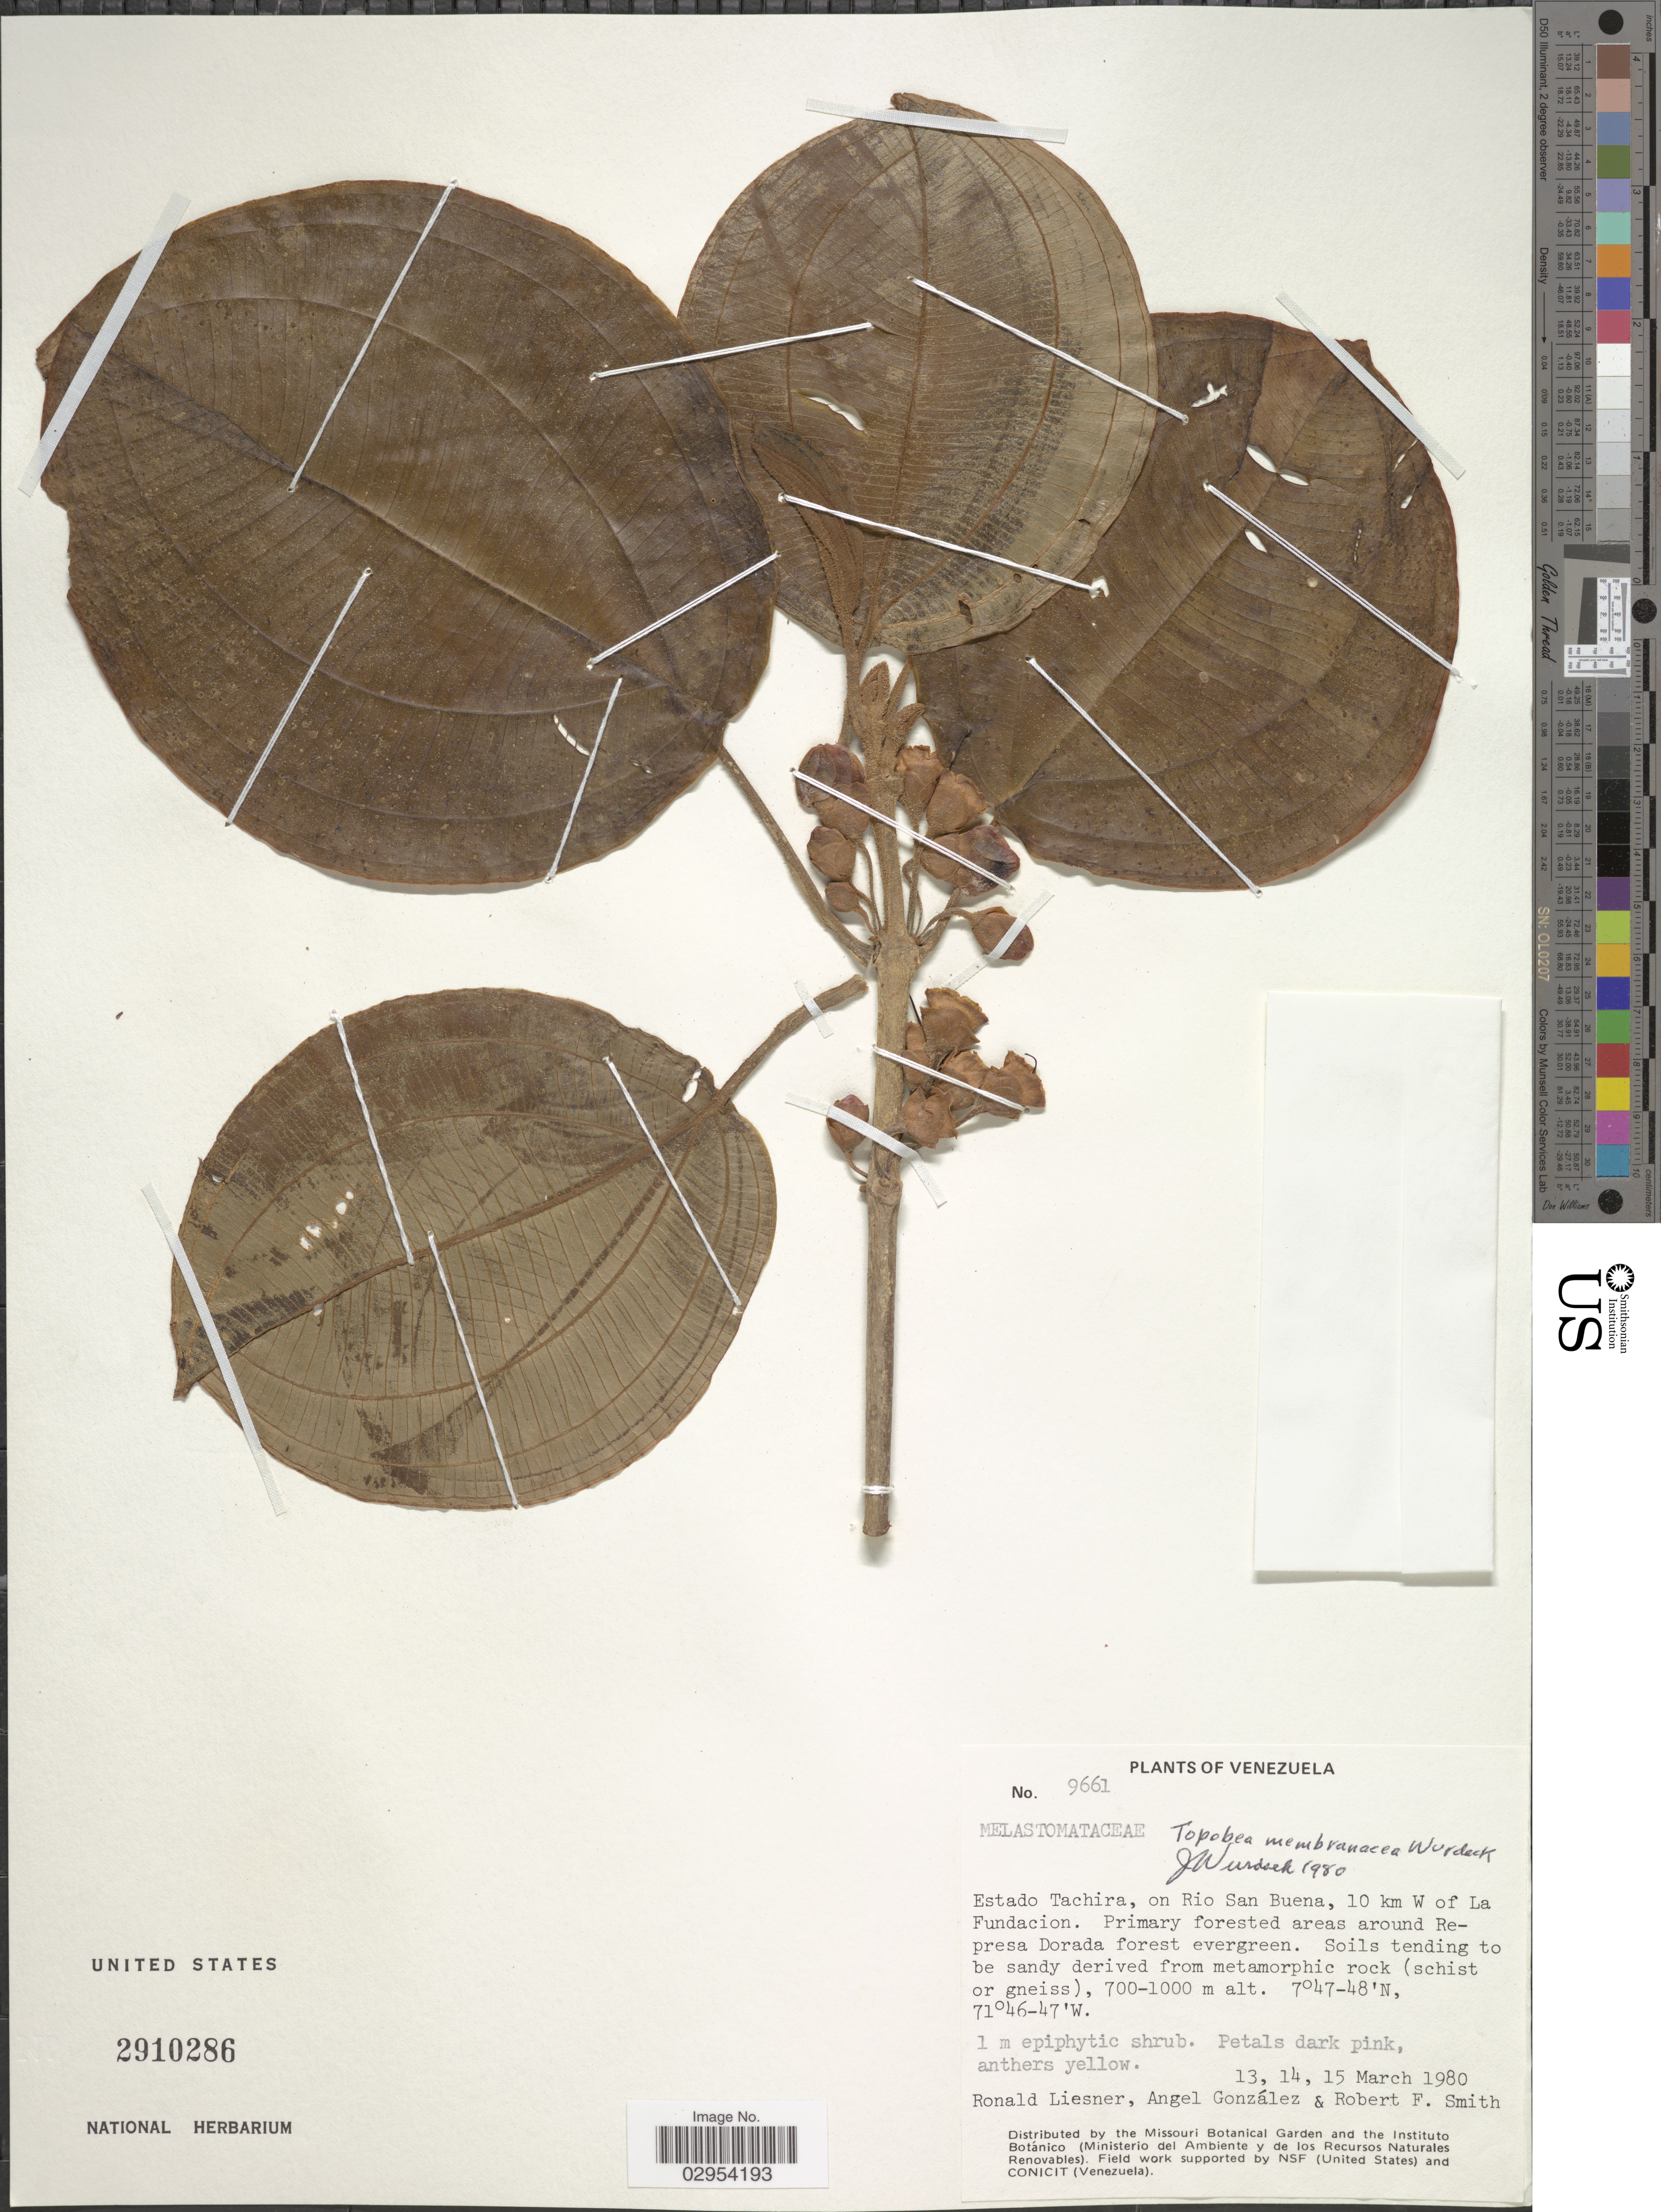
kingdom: Plantae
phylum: Tracheophyta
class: Magnoliopsida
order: Myrtales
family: Melastomataceae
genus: Topobea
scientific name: Topobea membranacea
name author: Wurdack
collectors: R. L. Liesner, A. C. González & R. F. Smith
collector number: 9661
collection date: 1980-03-13/1980-03-15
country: Venezuela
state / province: Tachira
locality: On Rio San Buena, 10 km W of La Fundacion.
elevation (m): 700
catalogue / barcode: US 2910286